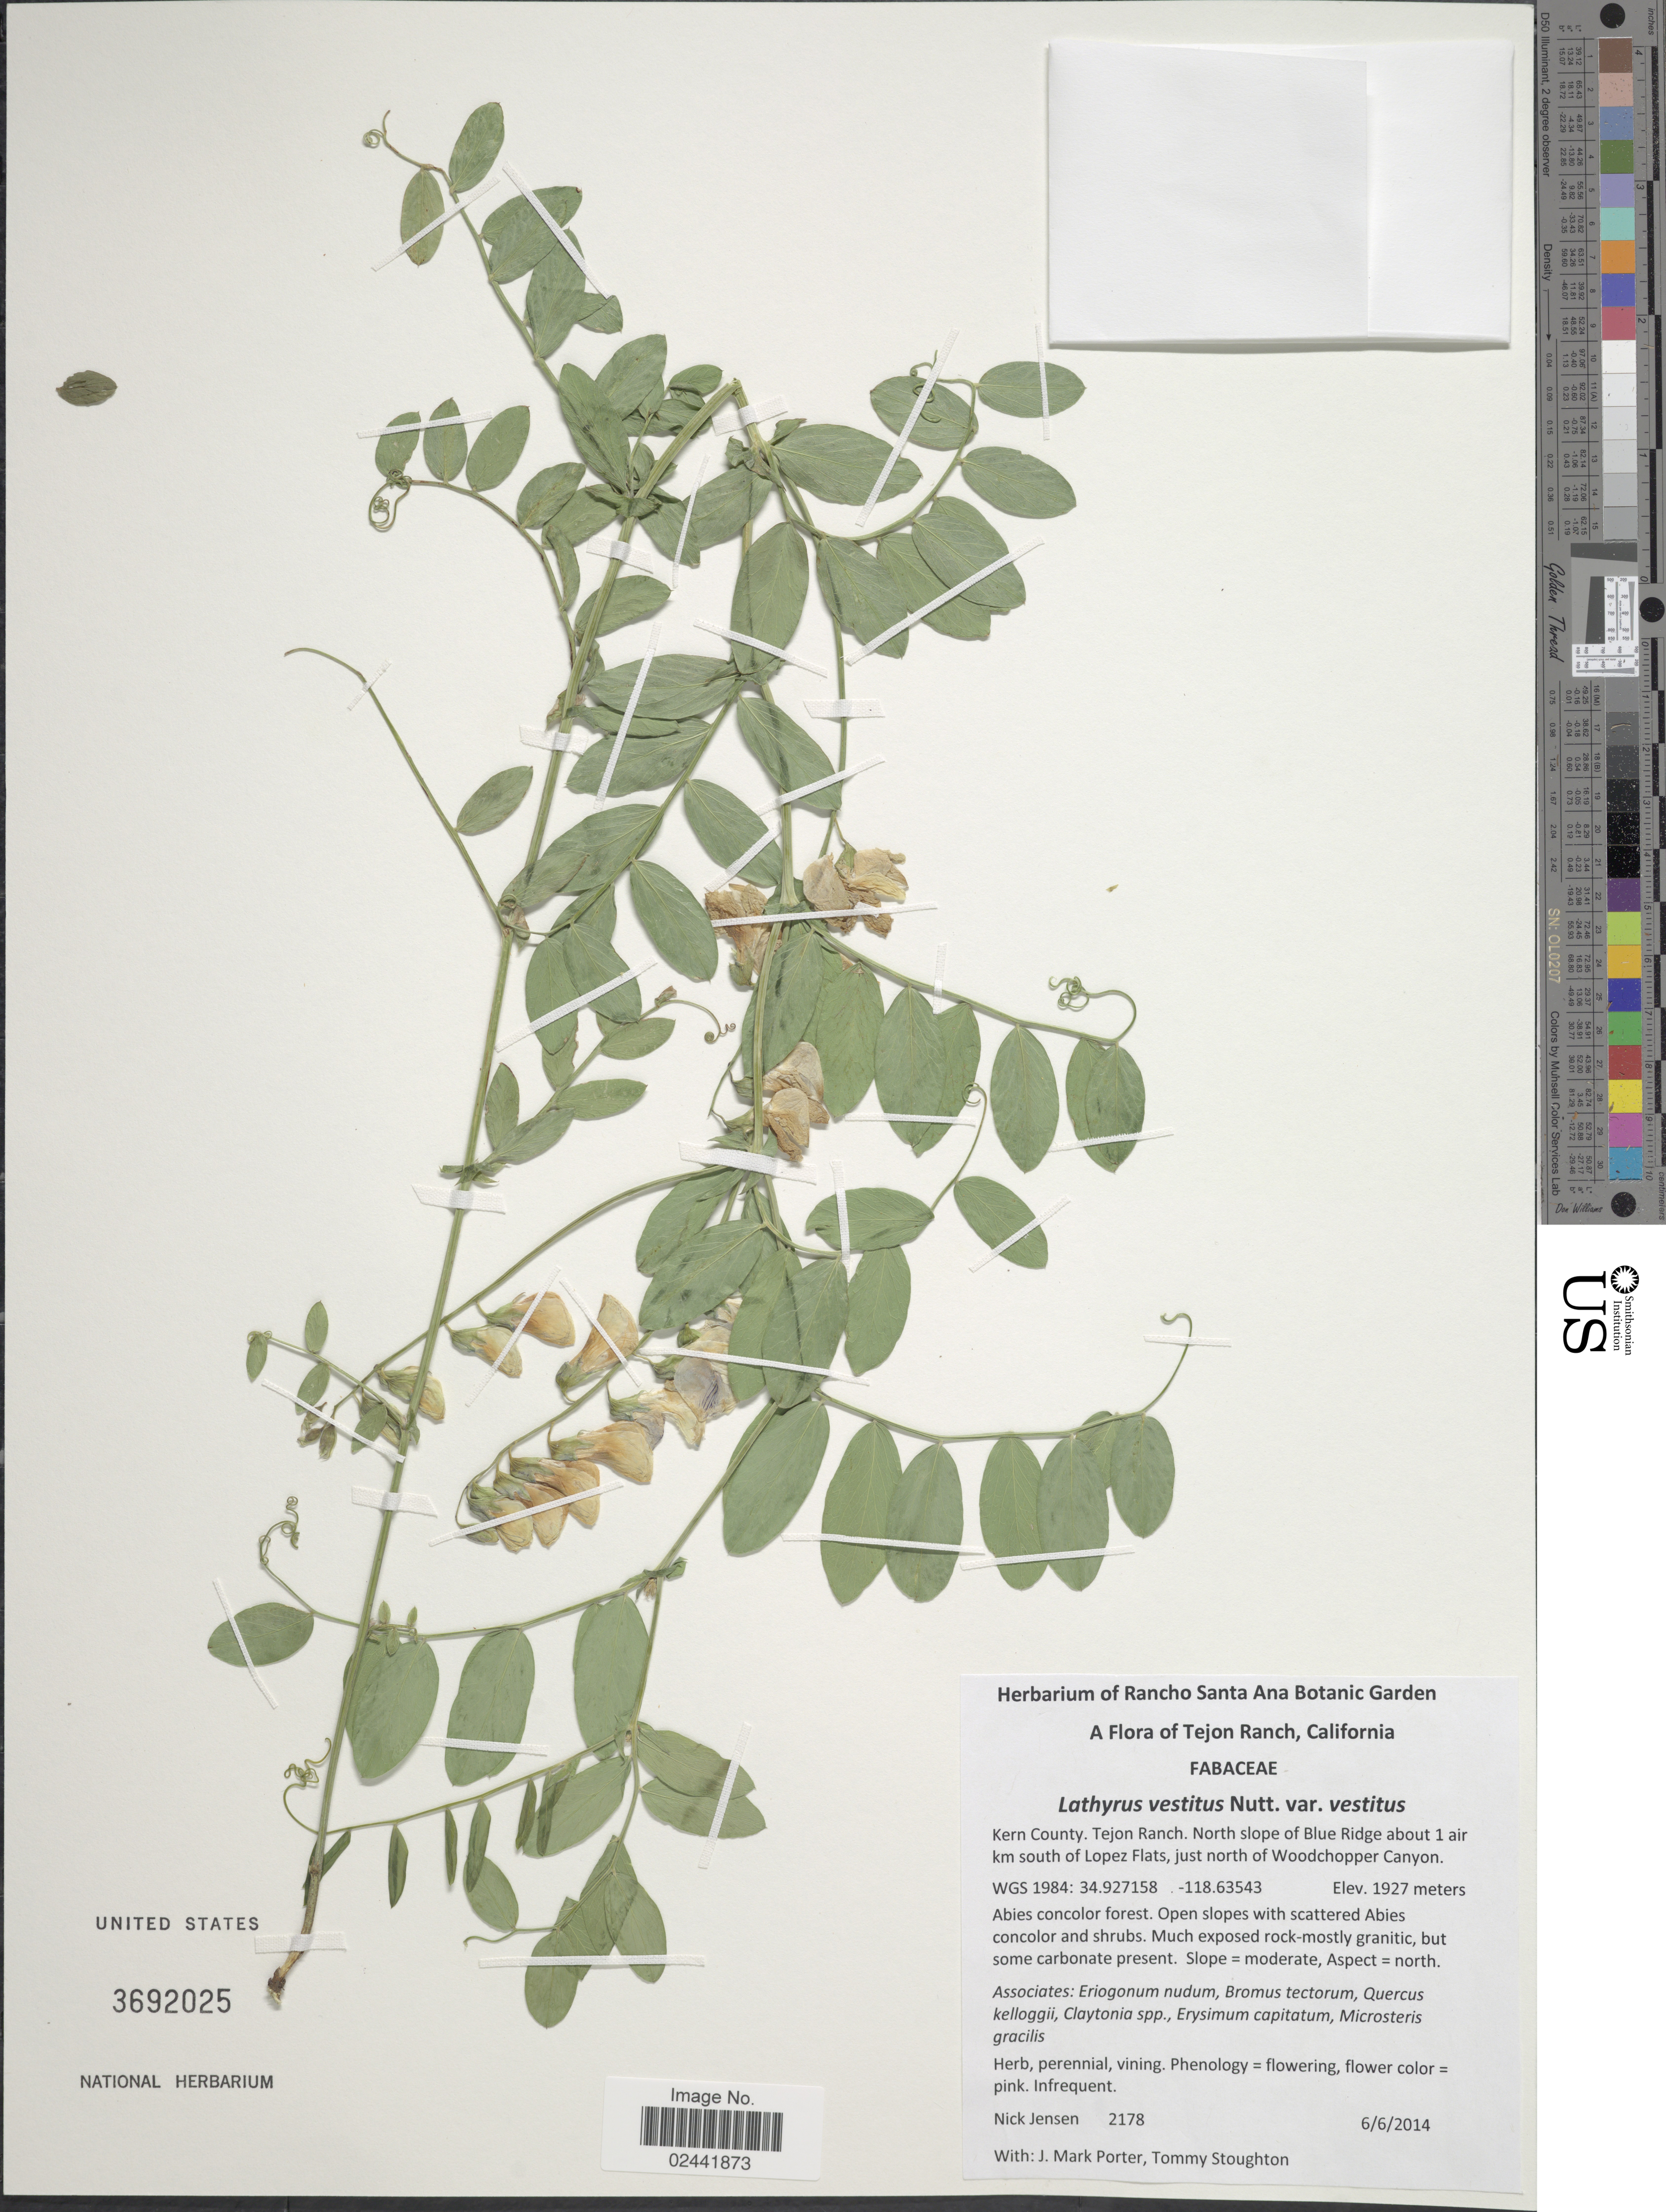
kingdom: Plantae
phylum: Tracheophyta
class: Magnoliopsida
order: Fabales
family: Fabaceae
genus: Lathyrus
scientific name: Lathyrus vestitus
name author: Nutt.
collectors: N. Jensen, J. M. Porter & T. Stoughton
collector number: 2178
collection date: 2014-06-06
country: United States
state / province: California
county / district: Kern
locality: Tejon Ranch. Kern County. North slope of Blue Ridge about 1 air km south of Lopez Flats, just north of Woodchopper Canyon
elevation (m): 1927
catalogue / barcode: US 3692025